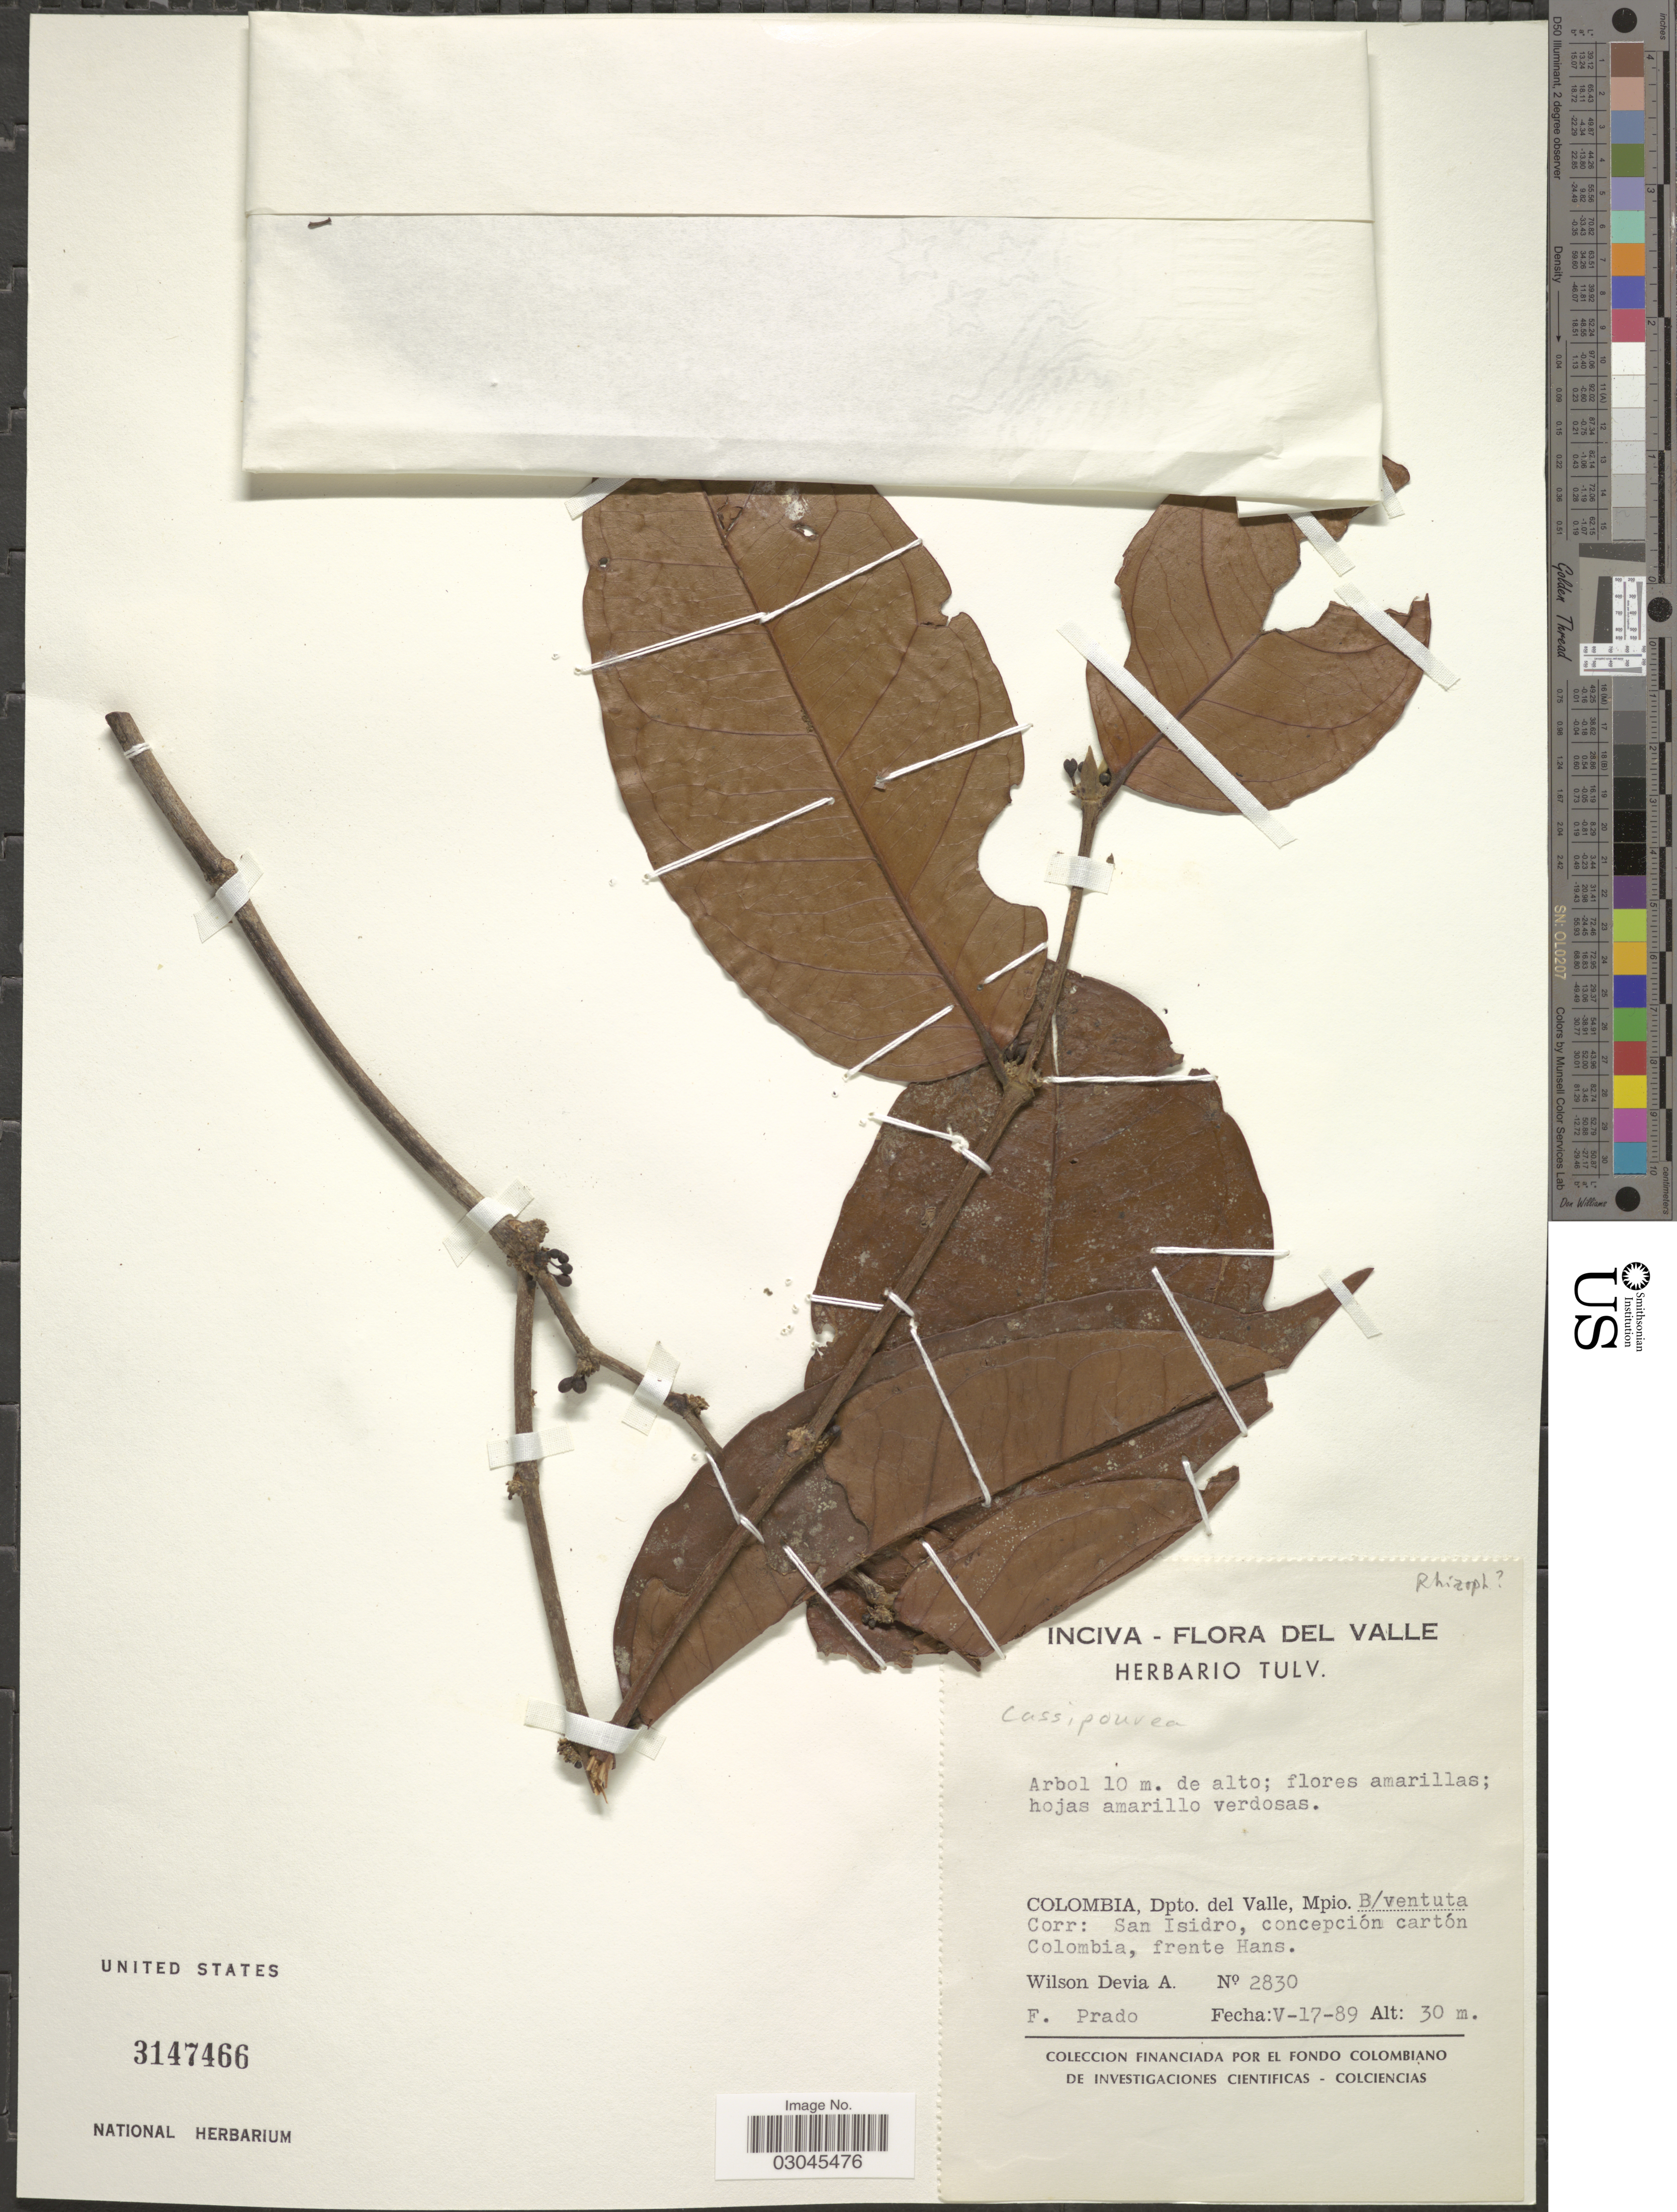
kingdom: Plantae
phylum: Tracheophyta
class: Magnoliopsida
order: Malpighiales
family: Rhizophoraceae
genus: Cassipourea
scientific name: Cassipourea sp.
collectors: W. Devia A. & F. Prado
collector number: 2830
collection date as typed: Transcribed d/m/y: 17/5/89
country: Colombia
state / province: Valle del Cauca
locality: Dpto. del Valle, Mpio. B/ventuta Corr: San Isidro, concepción cartón Colombia, frente Hans.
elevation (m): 30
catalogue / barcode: US 3147466